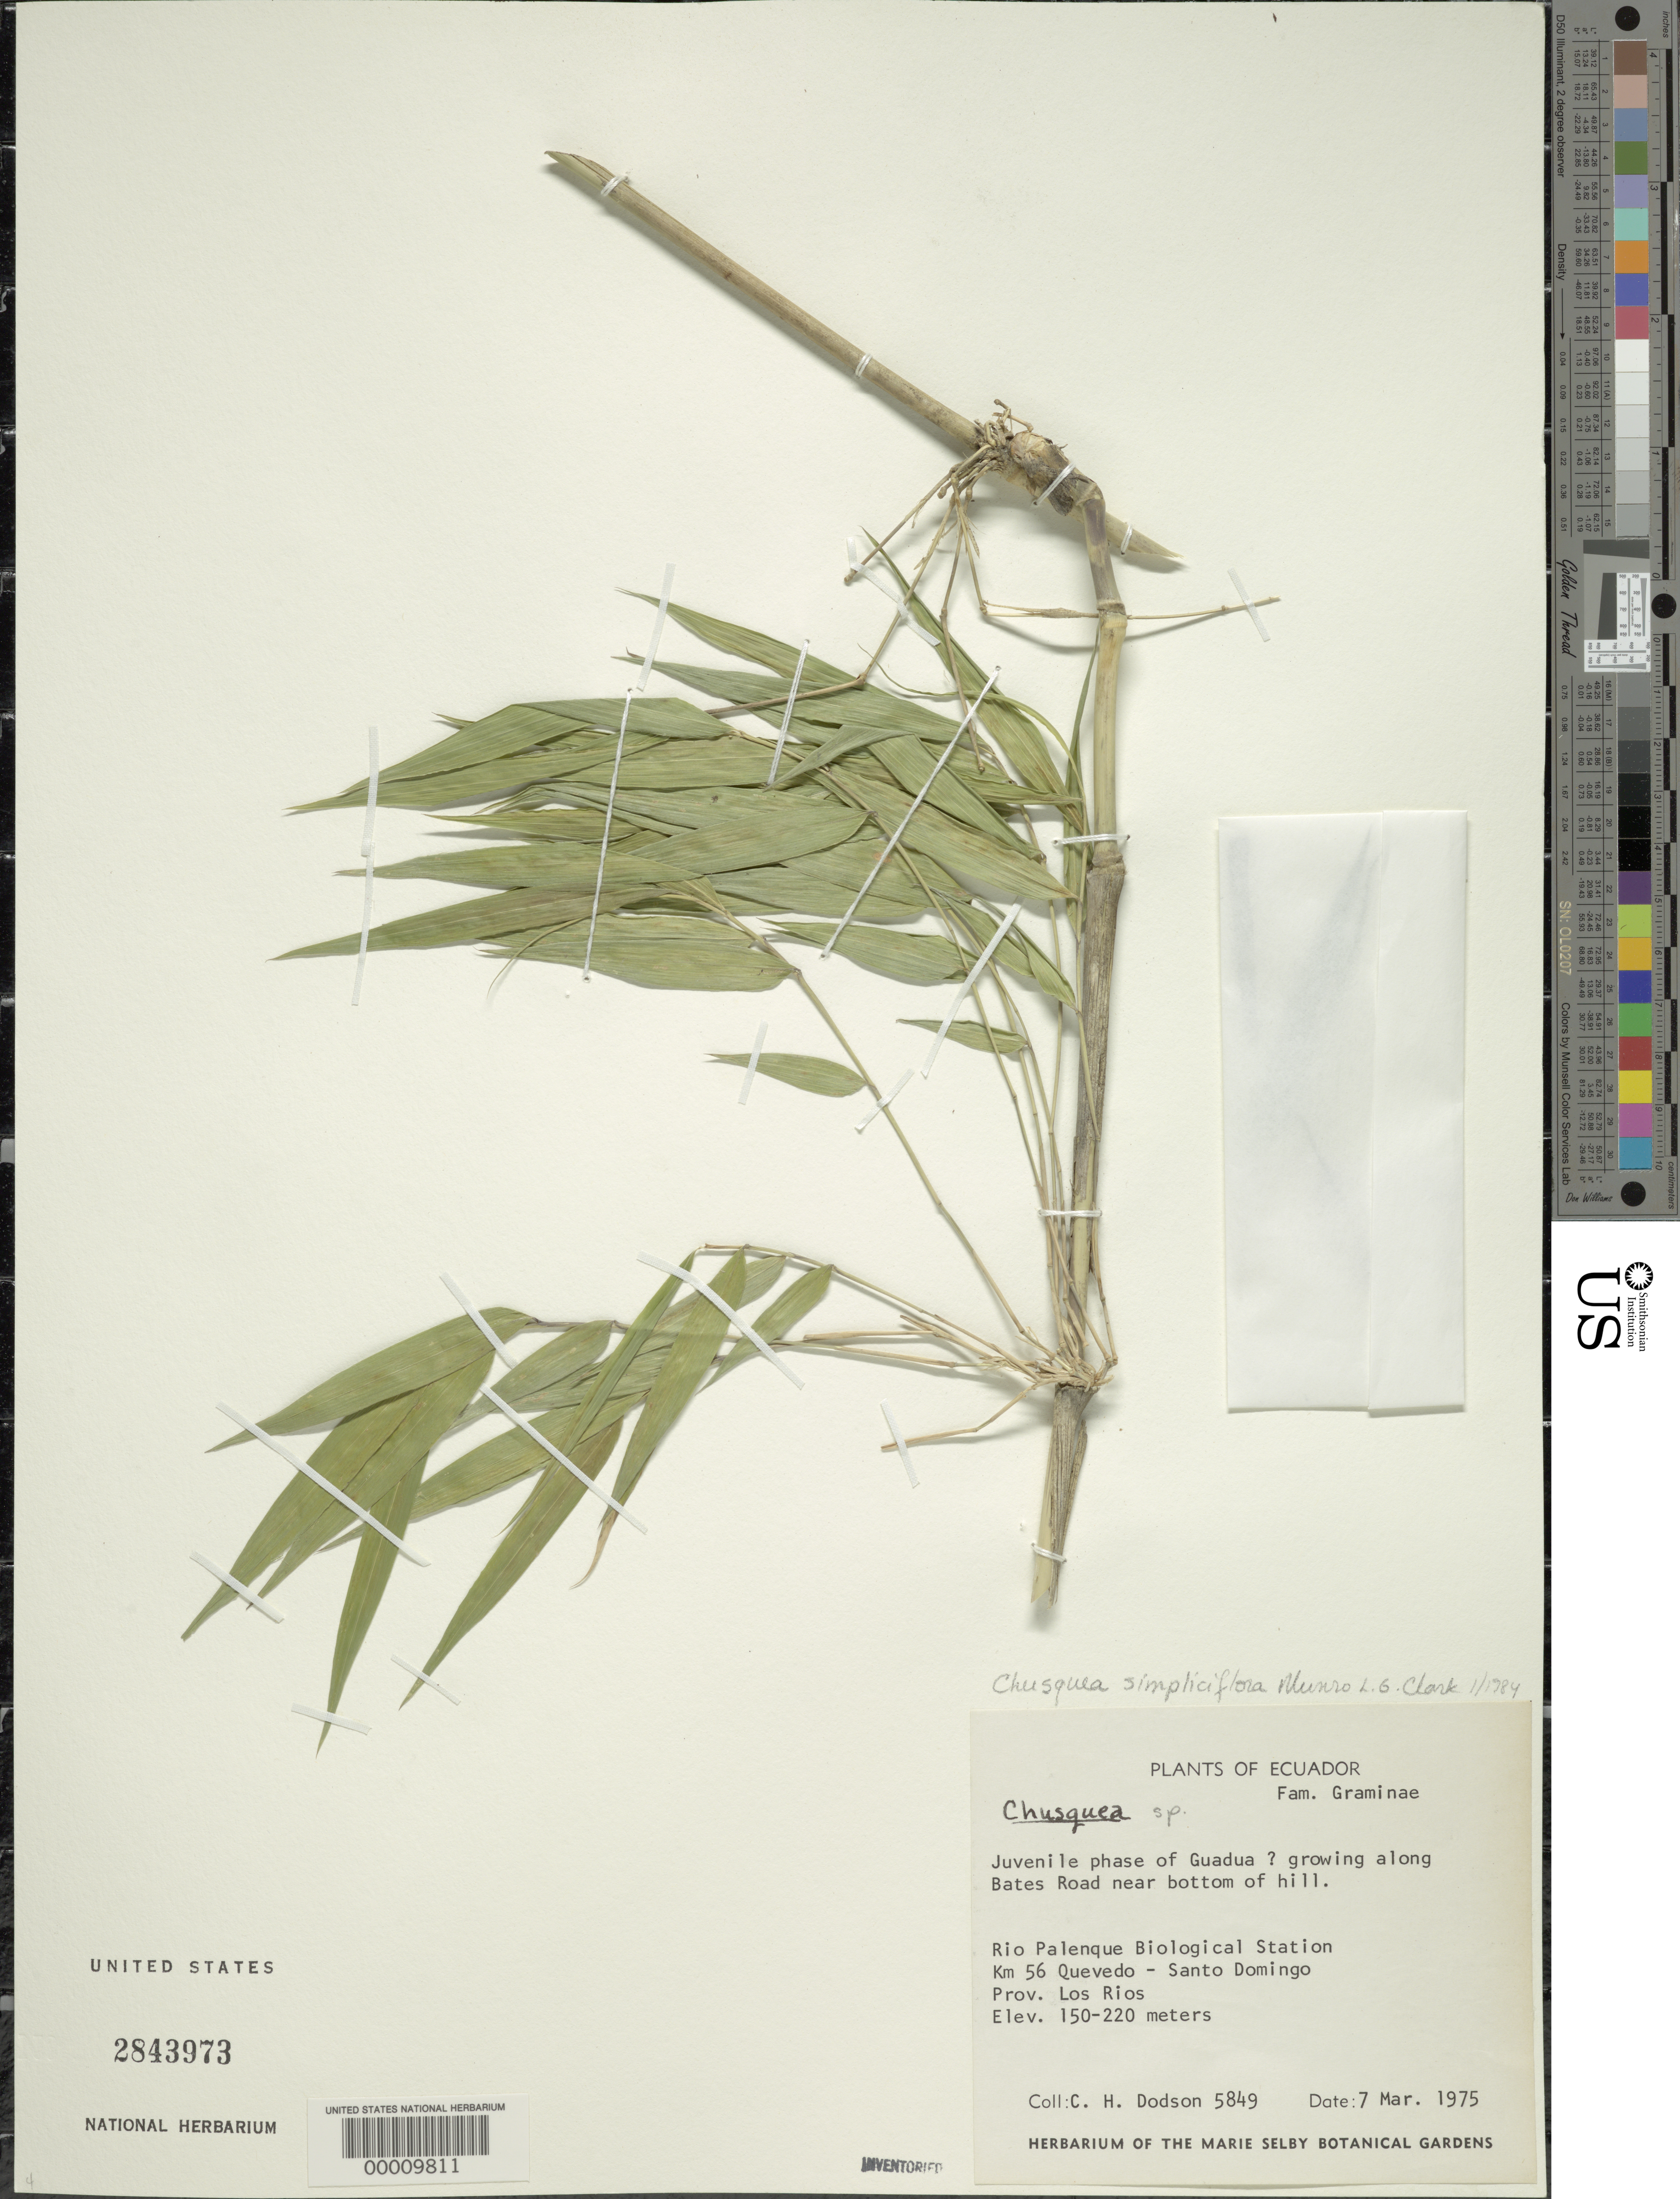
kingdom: Plantae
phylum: Tracheophyta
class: Liliopsida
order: Poales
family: Poaceae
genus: Chusquea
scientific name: Chusquea simpliciflora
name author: Munro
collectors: C. H. Dodson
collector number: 5849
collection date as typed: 07 Mar 1975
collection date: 1975-03-07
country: Ecuador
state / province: Los Ríos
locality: Rio palenque Biological station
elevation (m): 150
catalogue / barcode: US 2843973